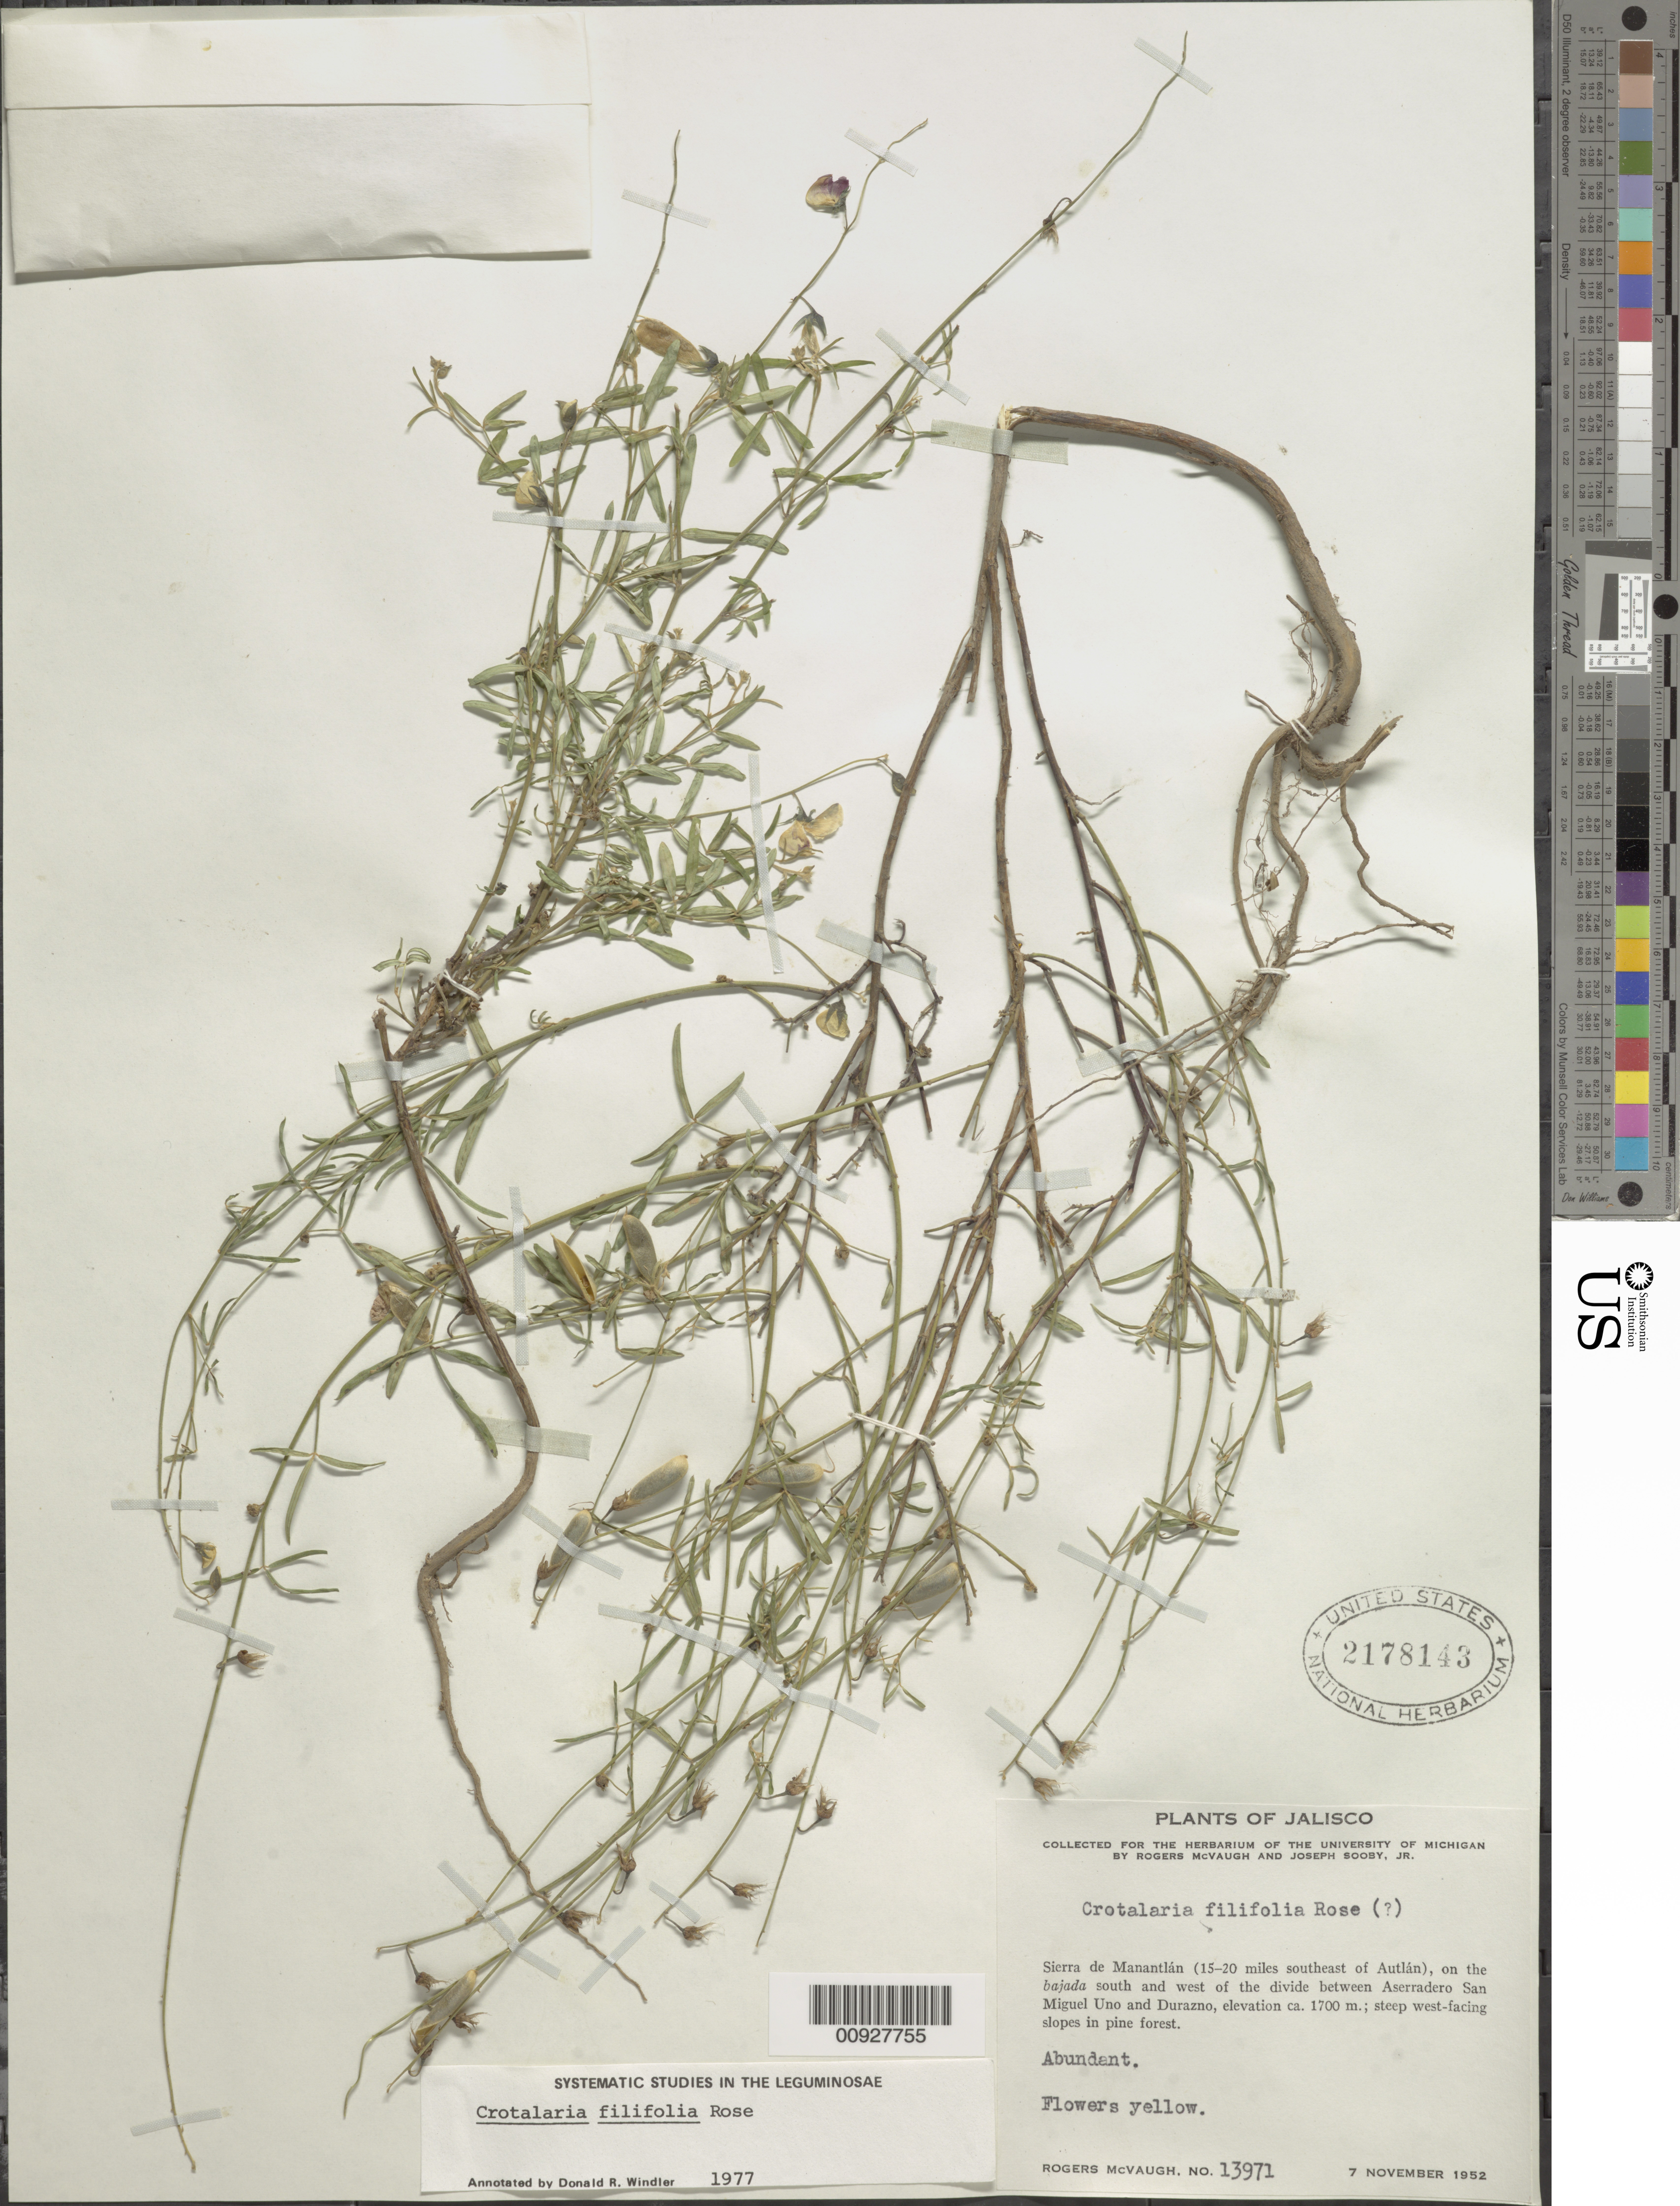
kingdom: Plantae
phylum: Tracheophyta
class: Magnoliopsida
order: Fabales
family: Fabaceae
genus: Crotalaria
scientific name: Crotalaria filifolia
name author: Rose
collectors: R. McVaugh & J. Sooby Jr.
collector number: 13971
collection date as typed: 07 Nov 1952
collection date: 1952-11-07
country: Mexico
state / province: Jalisco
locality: Sierra de Manantlán (15-20 miles southeast of Autlán), on the bajada south and west of the divide between Aserradero San Miguel Uno and Durazno.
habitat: Steep west-facing slopes in pine forest.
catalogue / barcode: US 2178143